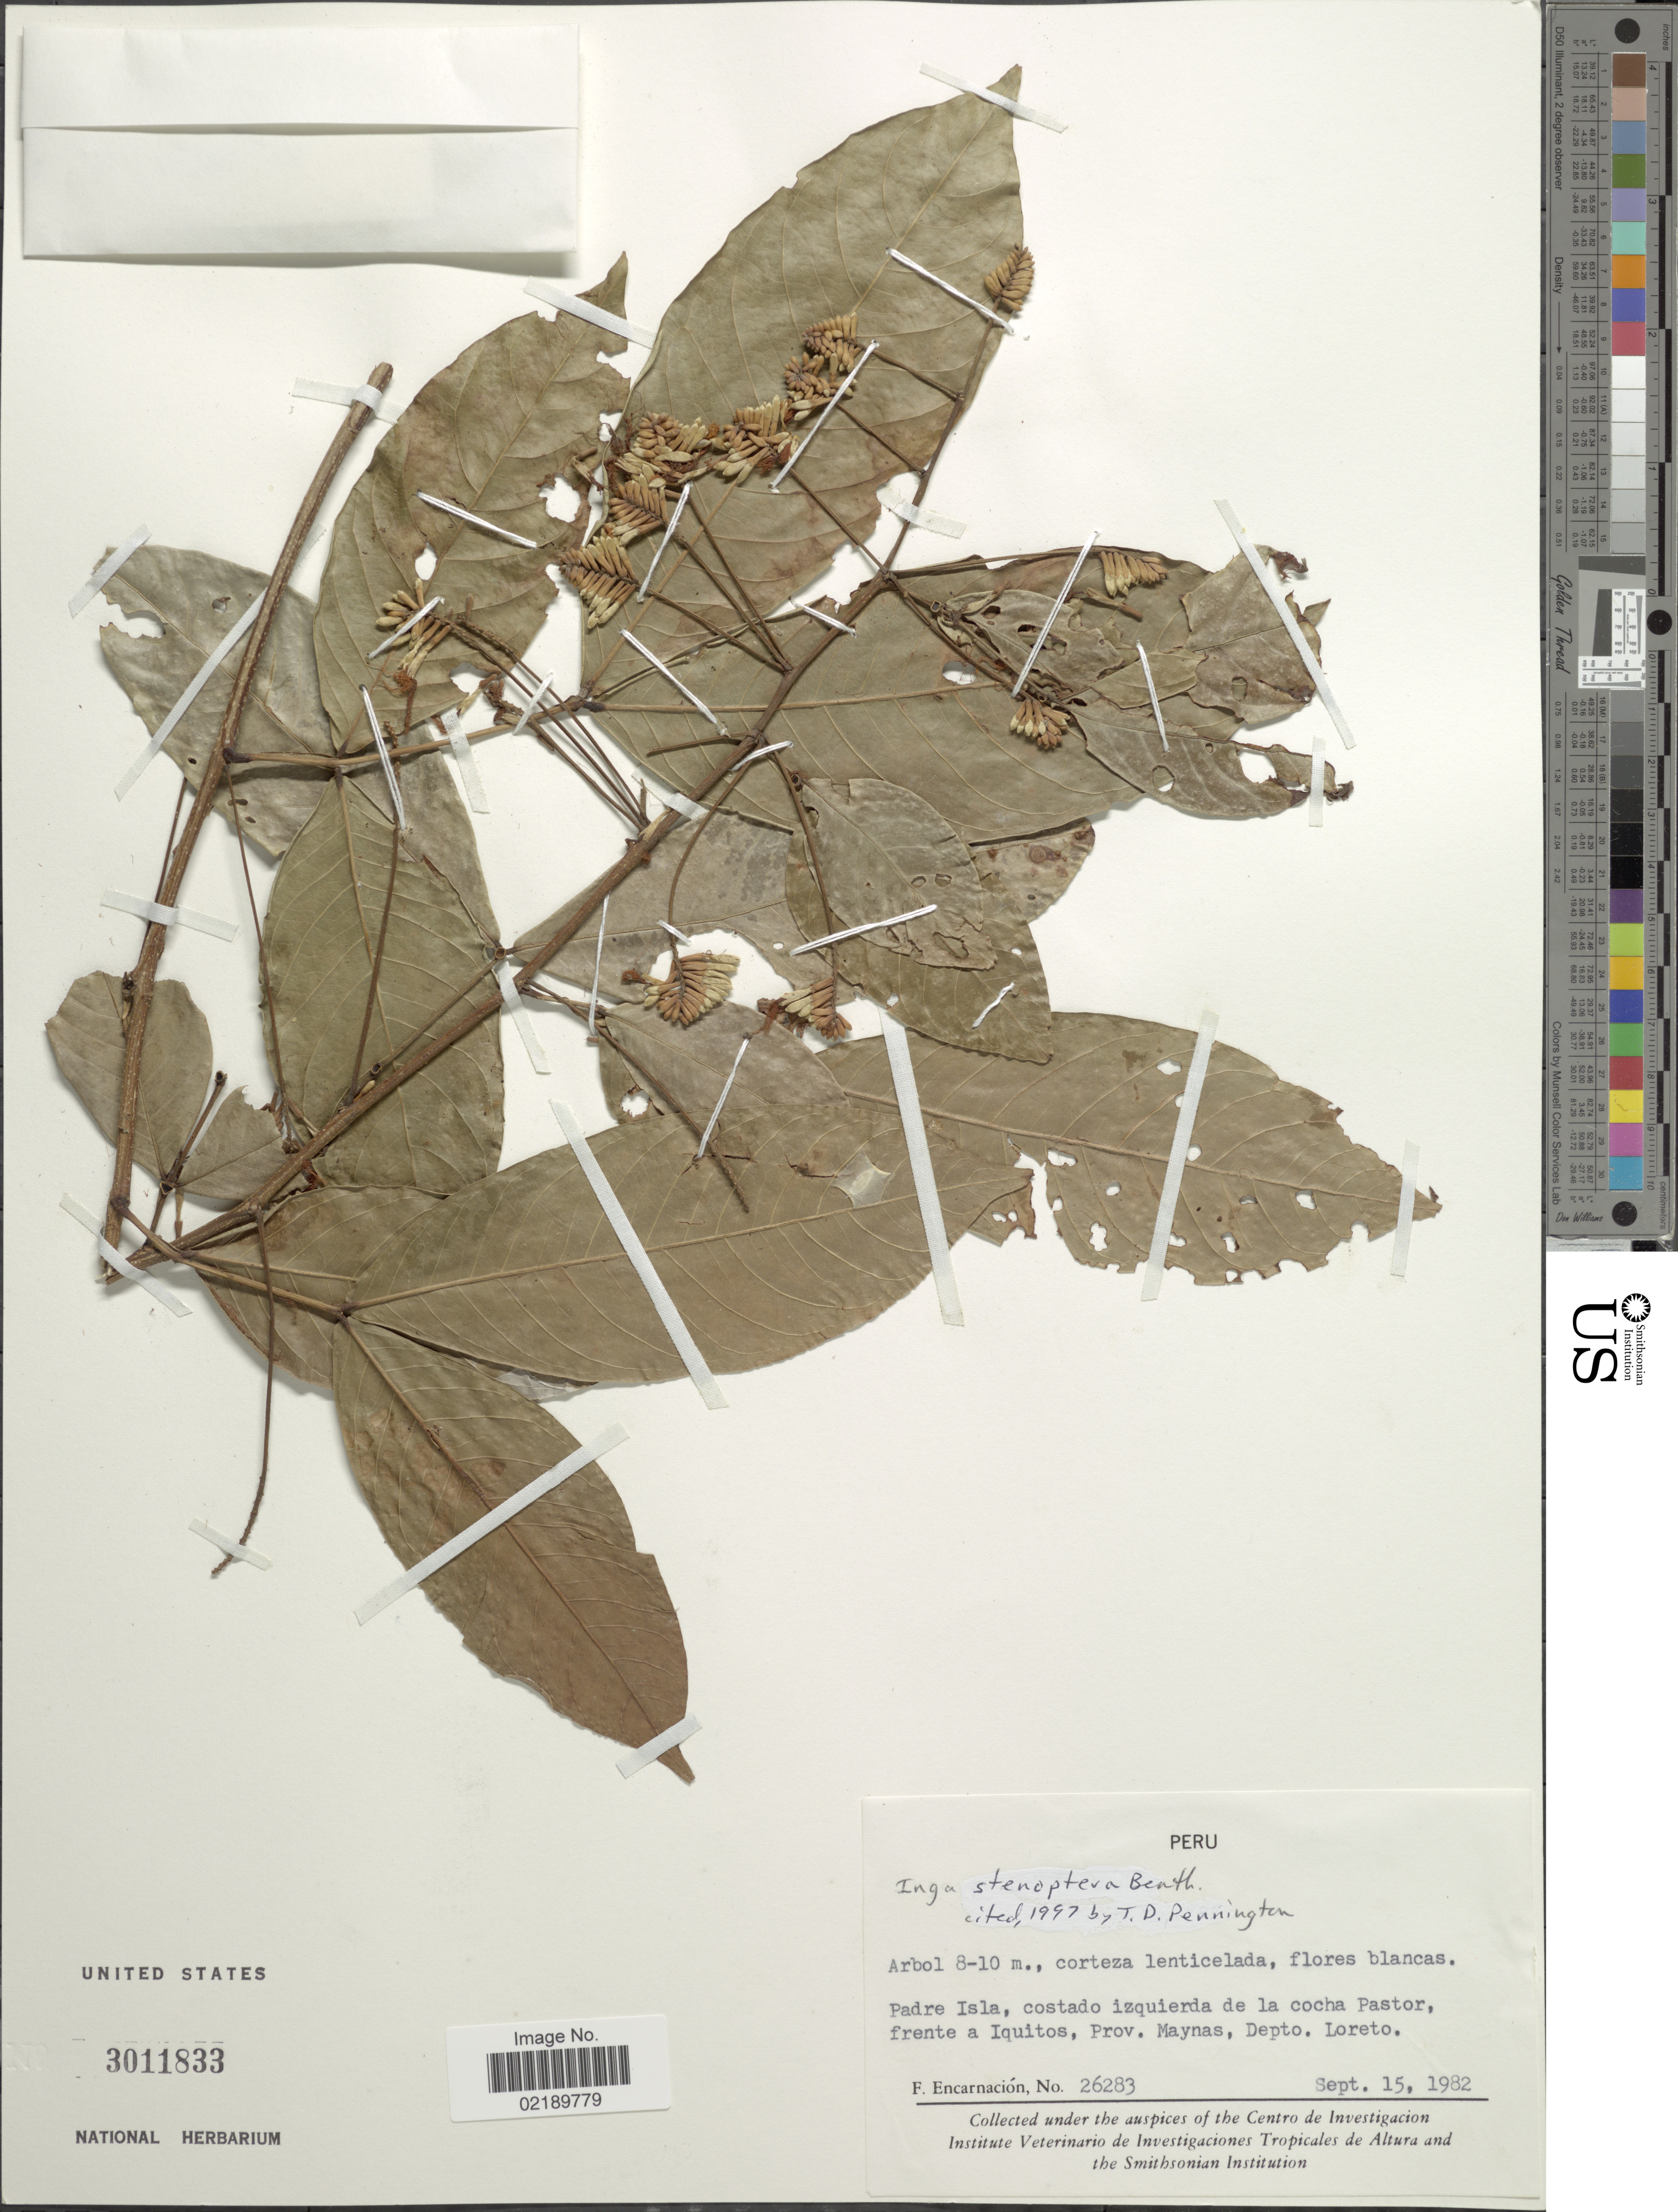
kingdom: Plantae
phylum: Tracheophyta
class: Magnoliopsida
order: Fabales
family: Fabaceae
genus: Inga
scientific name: Inga stenoptera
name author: Benth.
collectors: F. Encarnación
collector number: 26283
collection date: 1982-09-15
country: Peru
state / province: Loreto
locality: Padre Isla, costado izquierda de la cocha Pastor, frente a Iquitos, Prov. Maynas, Depto. Loreto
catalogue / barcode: US 3011833